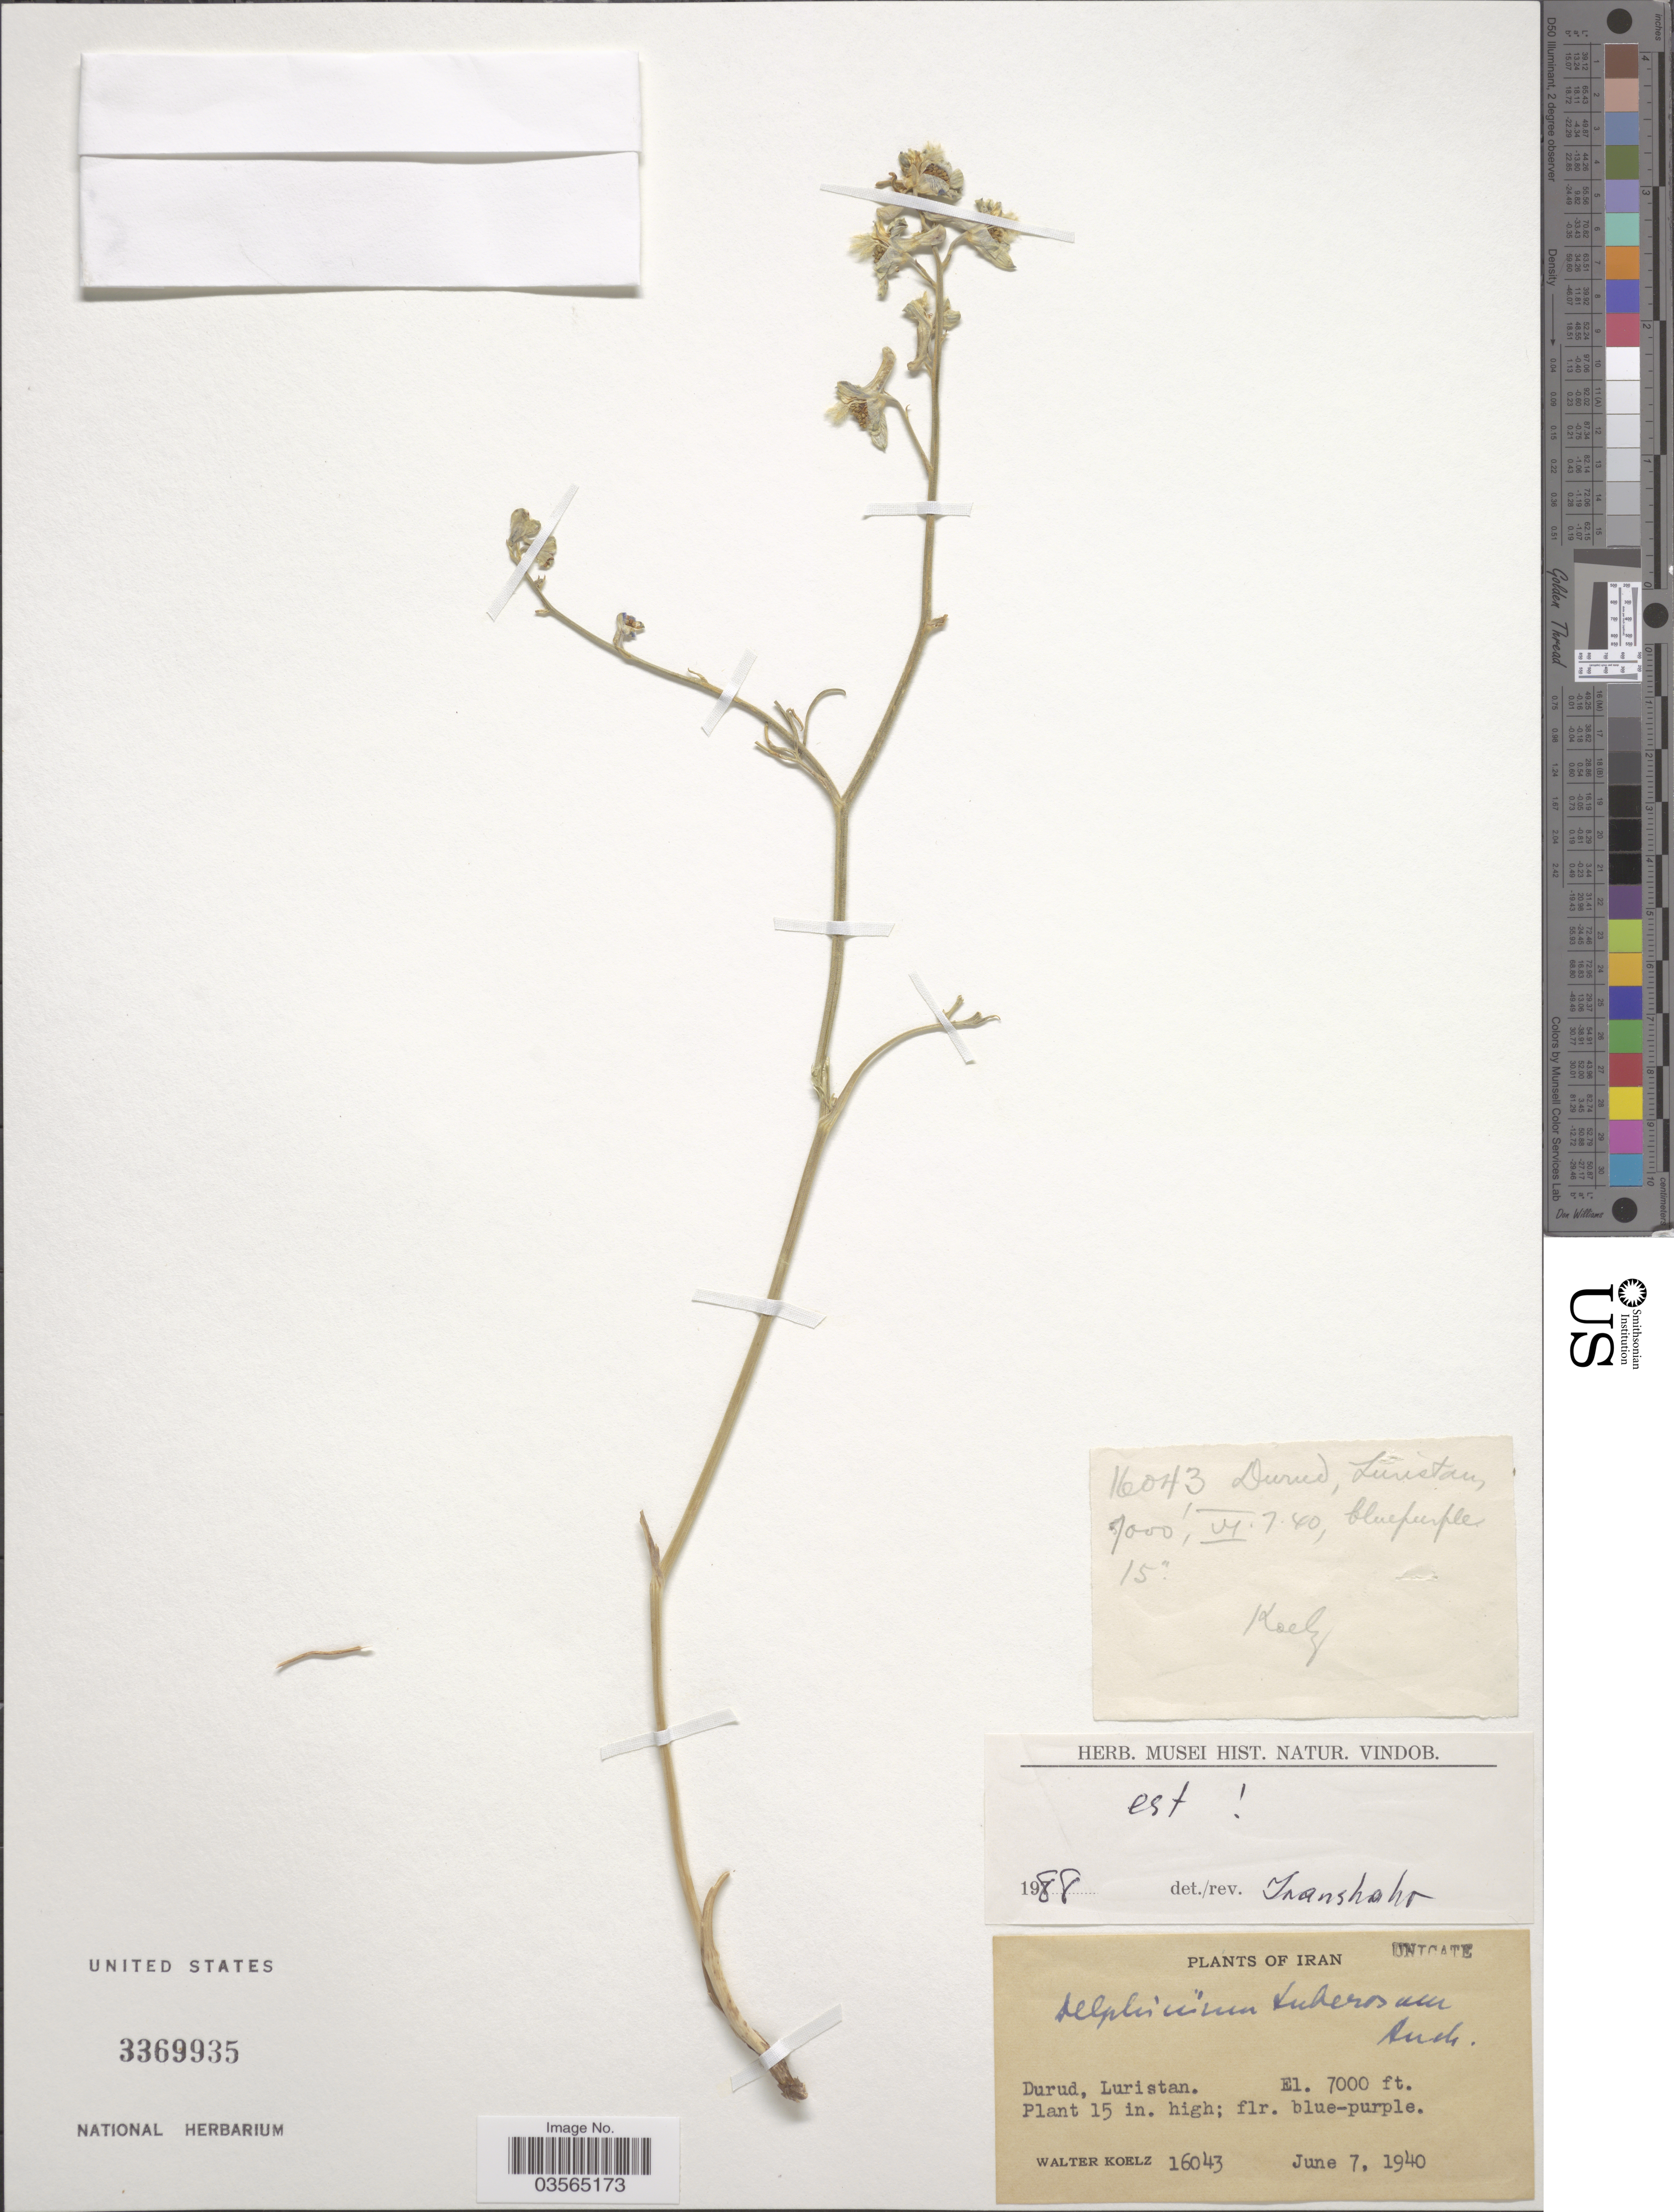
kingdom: Plantae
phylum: Tracheophyta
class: Magnoliopsida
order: Ranunculales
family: Ranunculaceae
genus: Delphinium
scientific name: Delphinium tuberosum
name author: Aucher ex Boiss.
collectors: W. N. Koelz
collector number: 16043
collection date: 1940-06-07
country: Iran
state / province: Lorestan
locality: Durud, Luristan.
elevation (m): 2134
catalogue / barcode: US 3369935